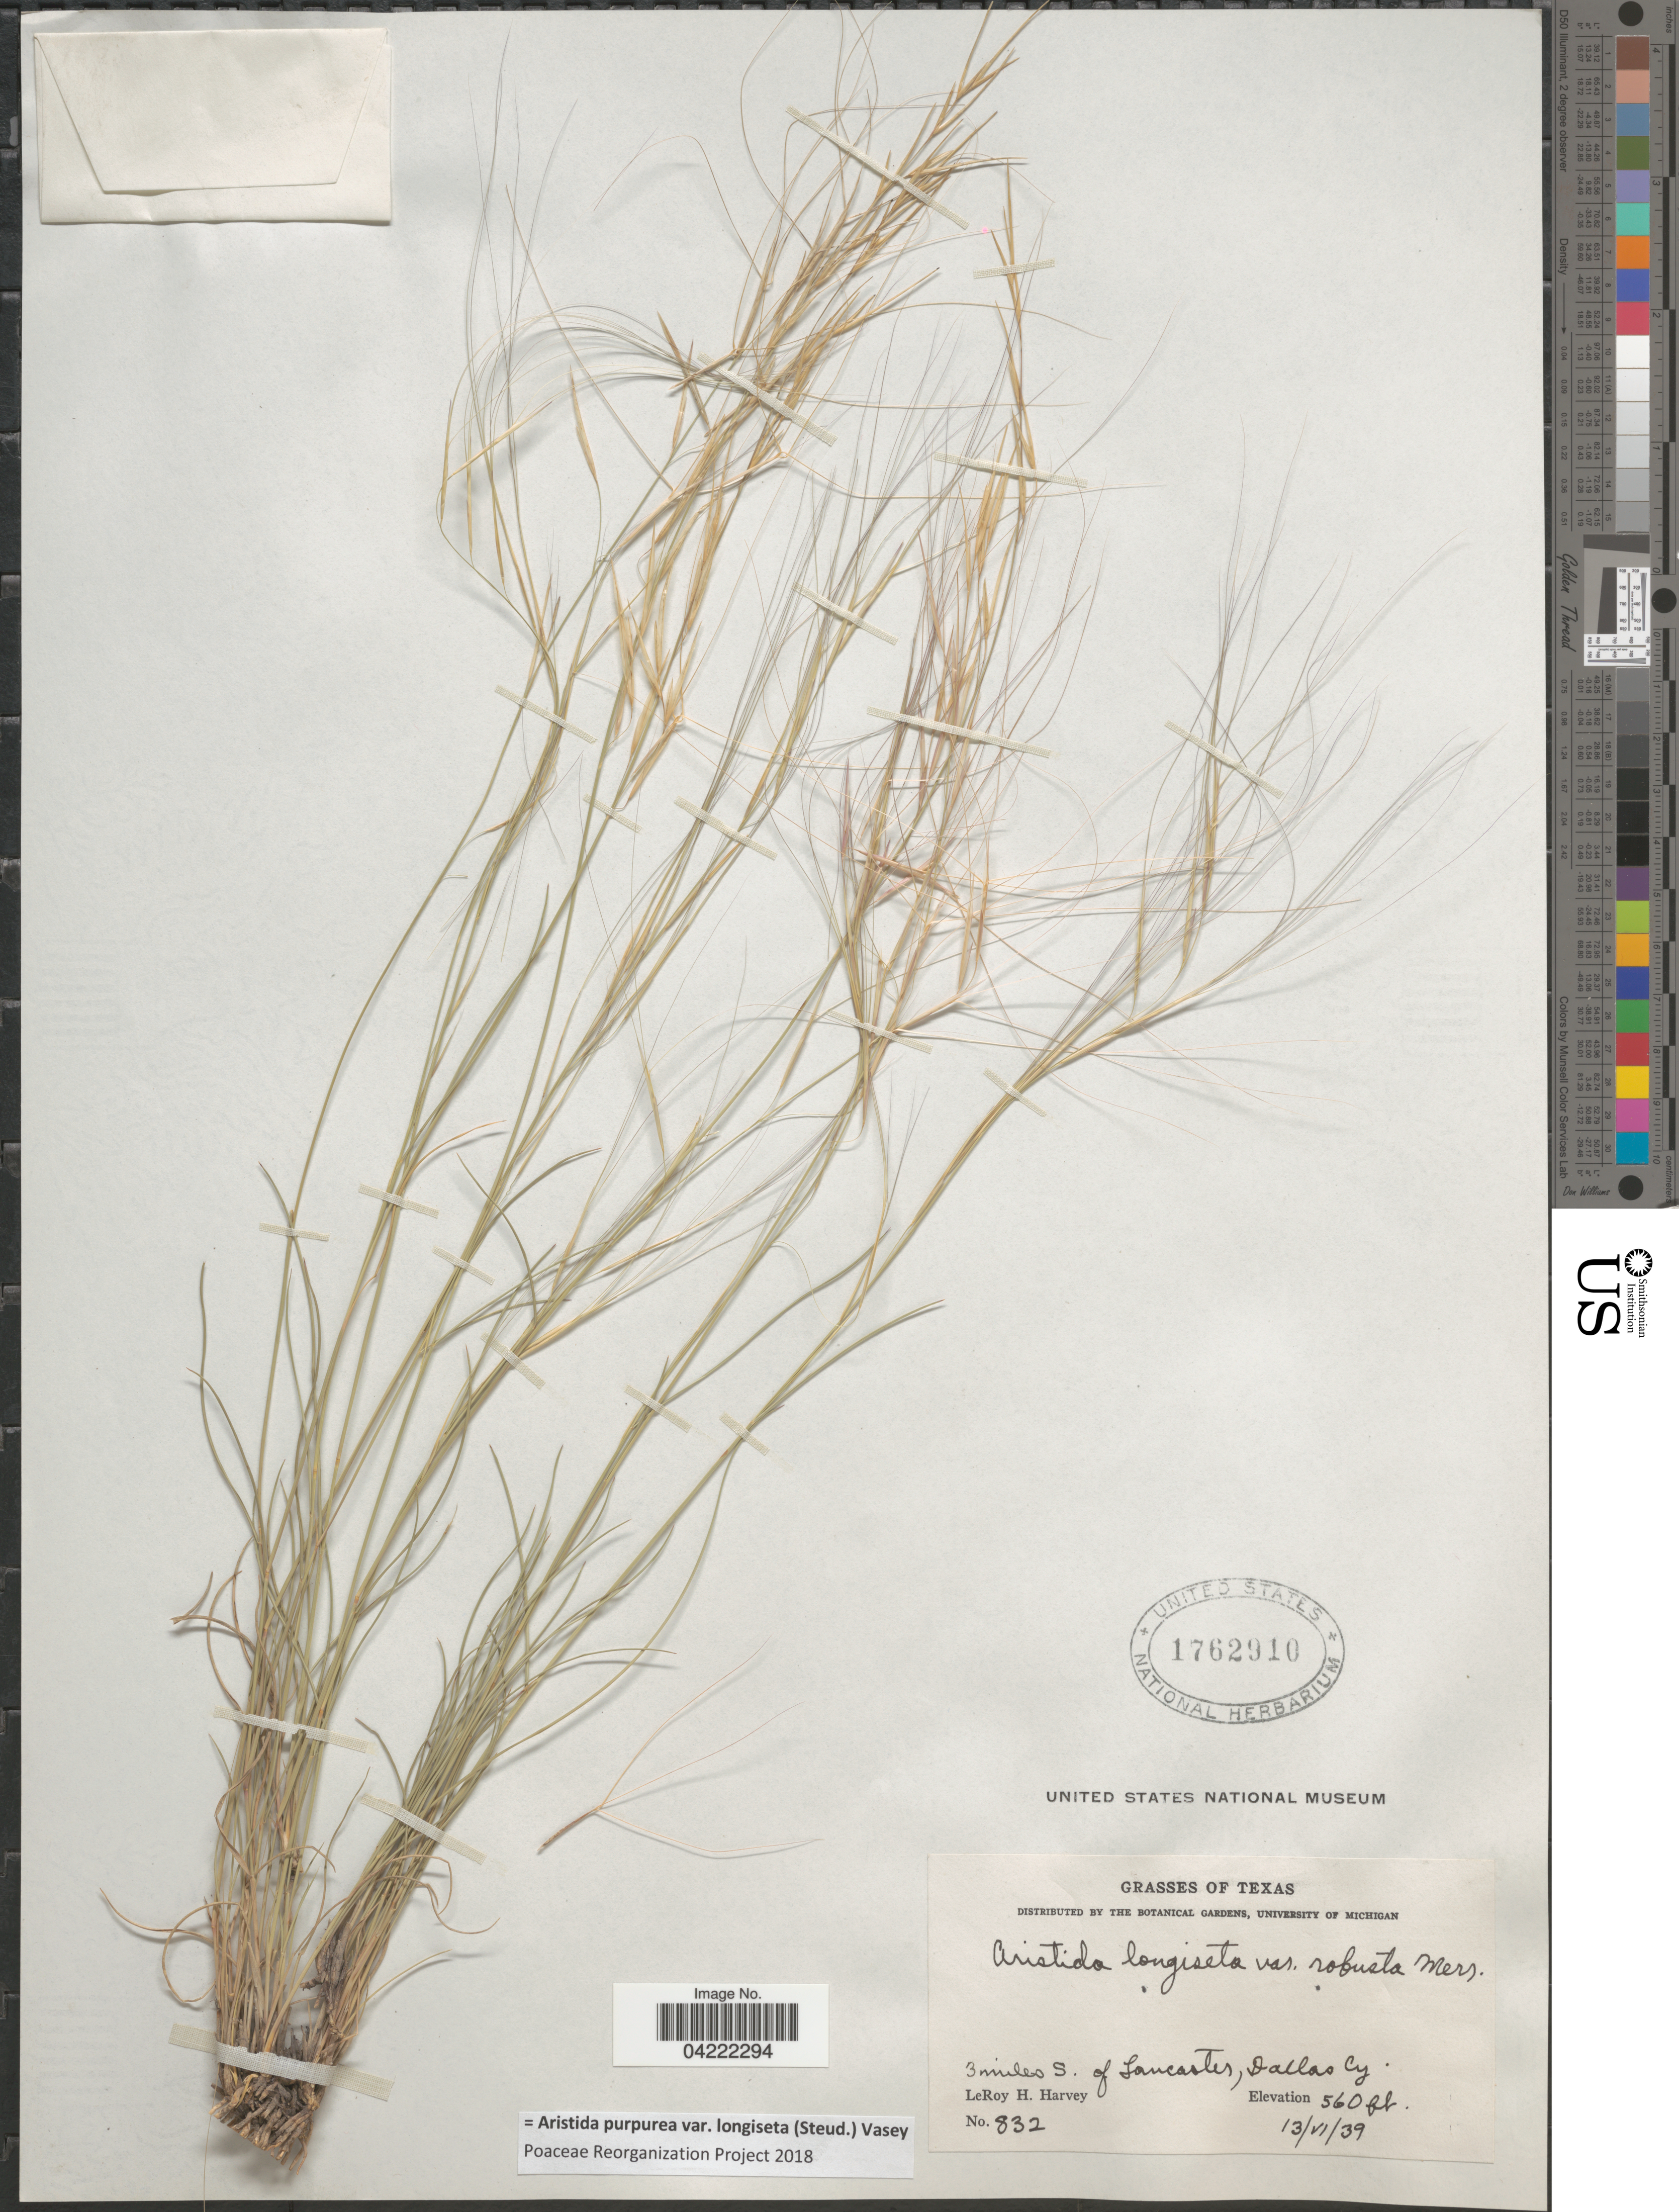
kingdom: Plantae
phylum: Tracheophyta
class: Liliopsida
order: Poales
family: Poaceae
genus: Aristida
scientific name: Aristida purpurea var. longiseta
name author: (Steud.) Vasey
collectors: L. H. Harvey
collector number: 832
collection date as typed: Transcribed d/m/y: 13/6/39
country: United States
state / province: Texas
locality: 3 miles S. of Lancaster, Dallas Cy.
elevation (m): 171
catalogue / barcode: US 1762910